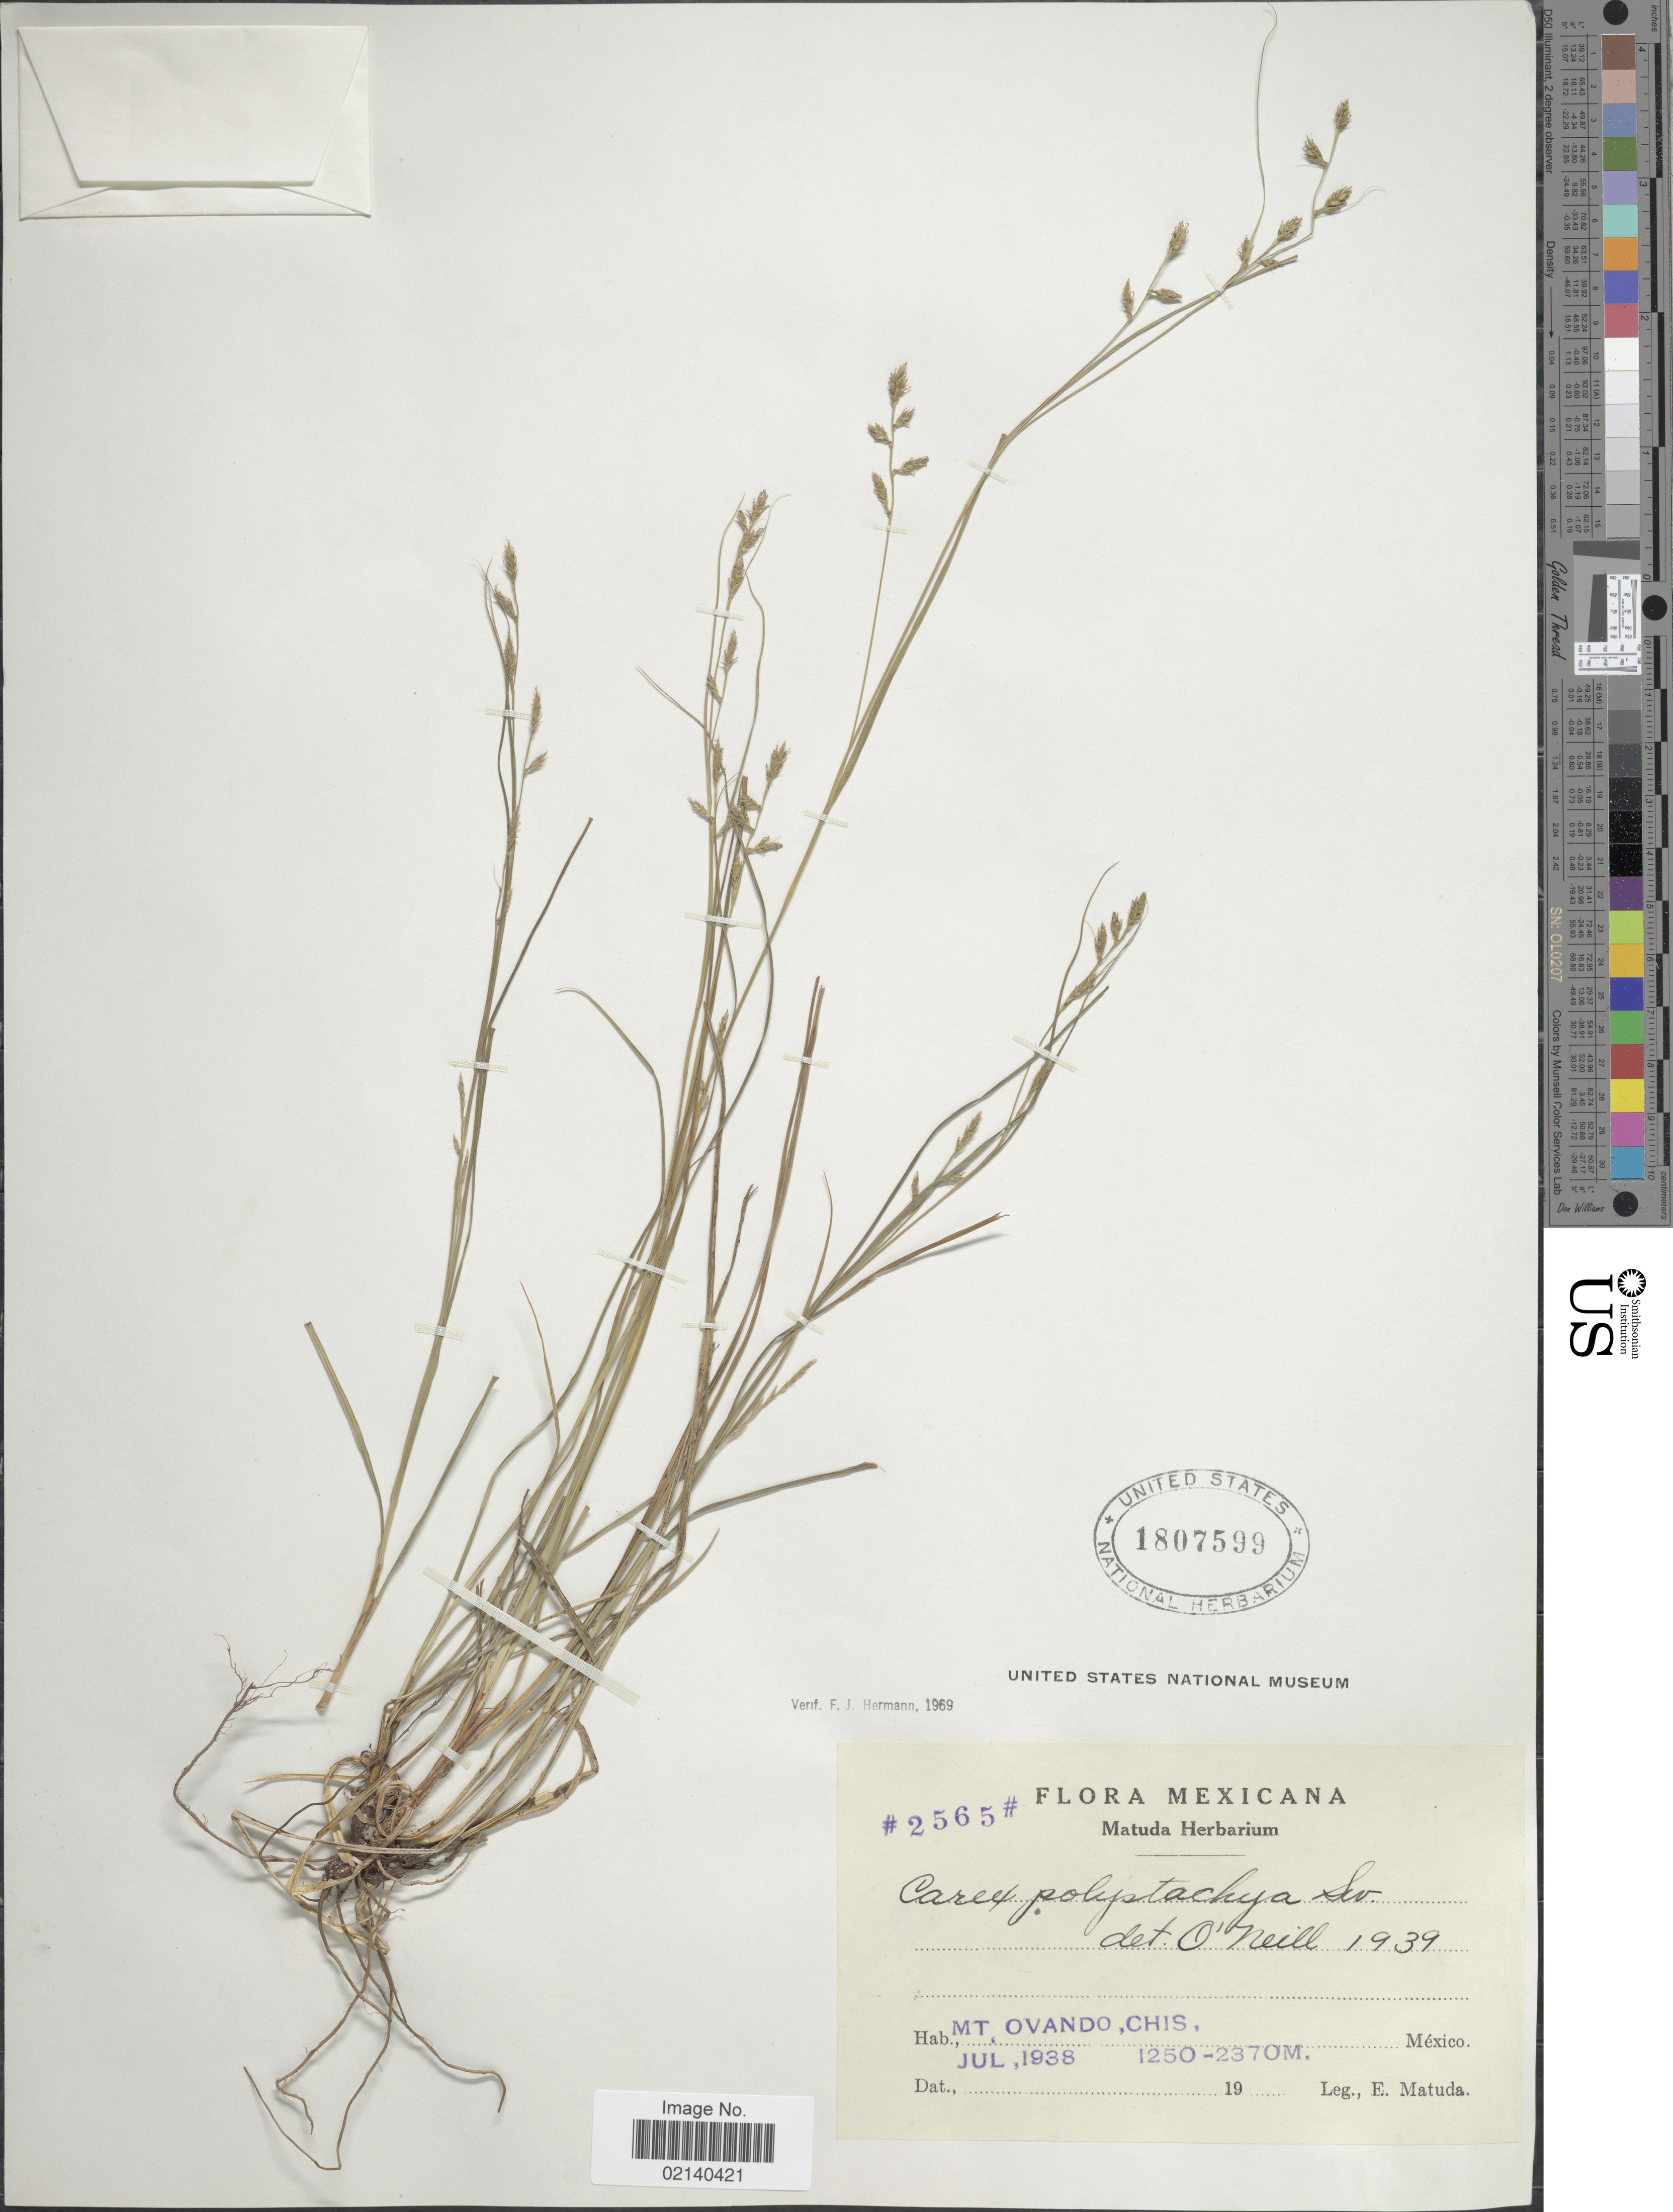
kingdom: Plantae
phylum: Tracheophyta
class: Liliopsida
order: Poales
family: Cyperaceae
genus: Carex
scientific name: Carex polystachya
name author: Sw. ex Wahlenb.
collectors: E. Matuda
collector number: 2565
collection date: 1938-07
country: Mexico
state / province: Chiapas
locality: Mt. Ovando.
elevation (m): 1250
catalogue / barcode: US 1807599